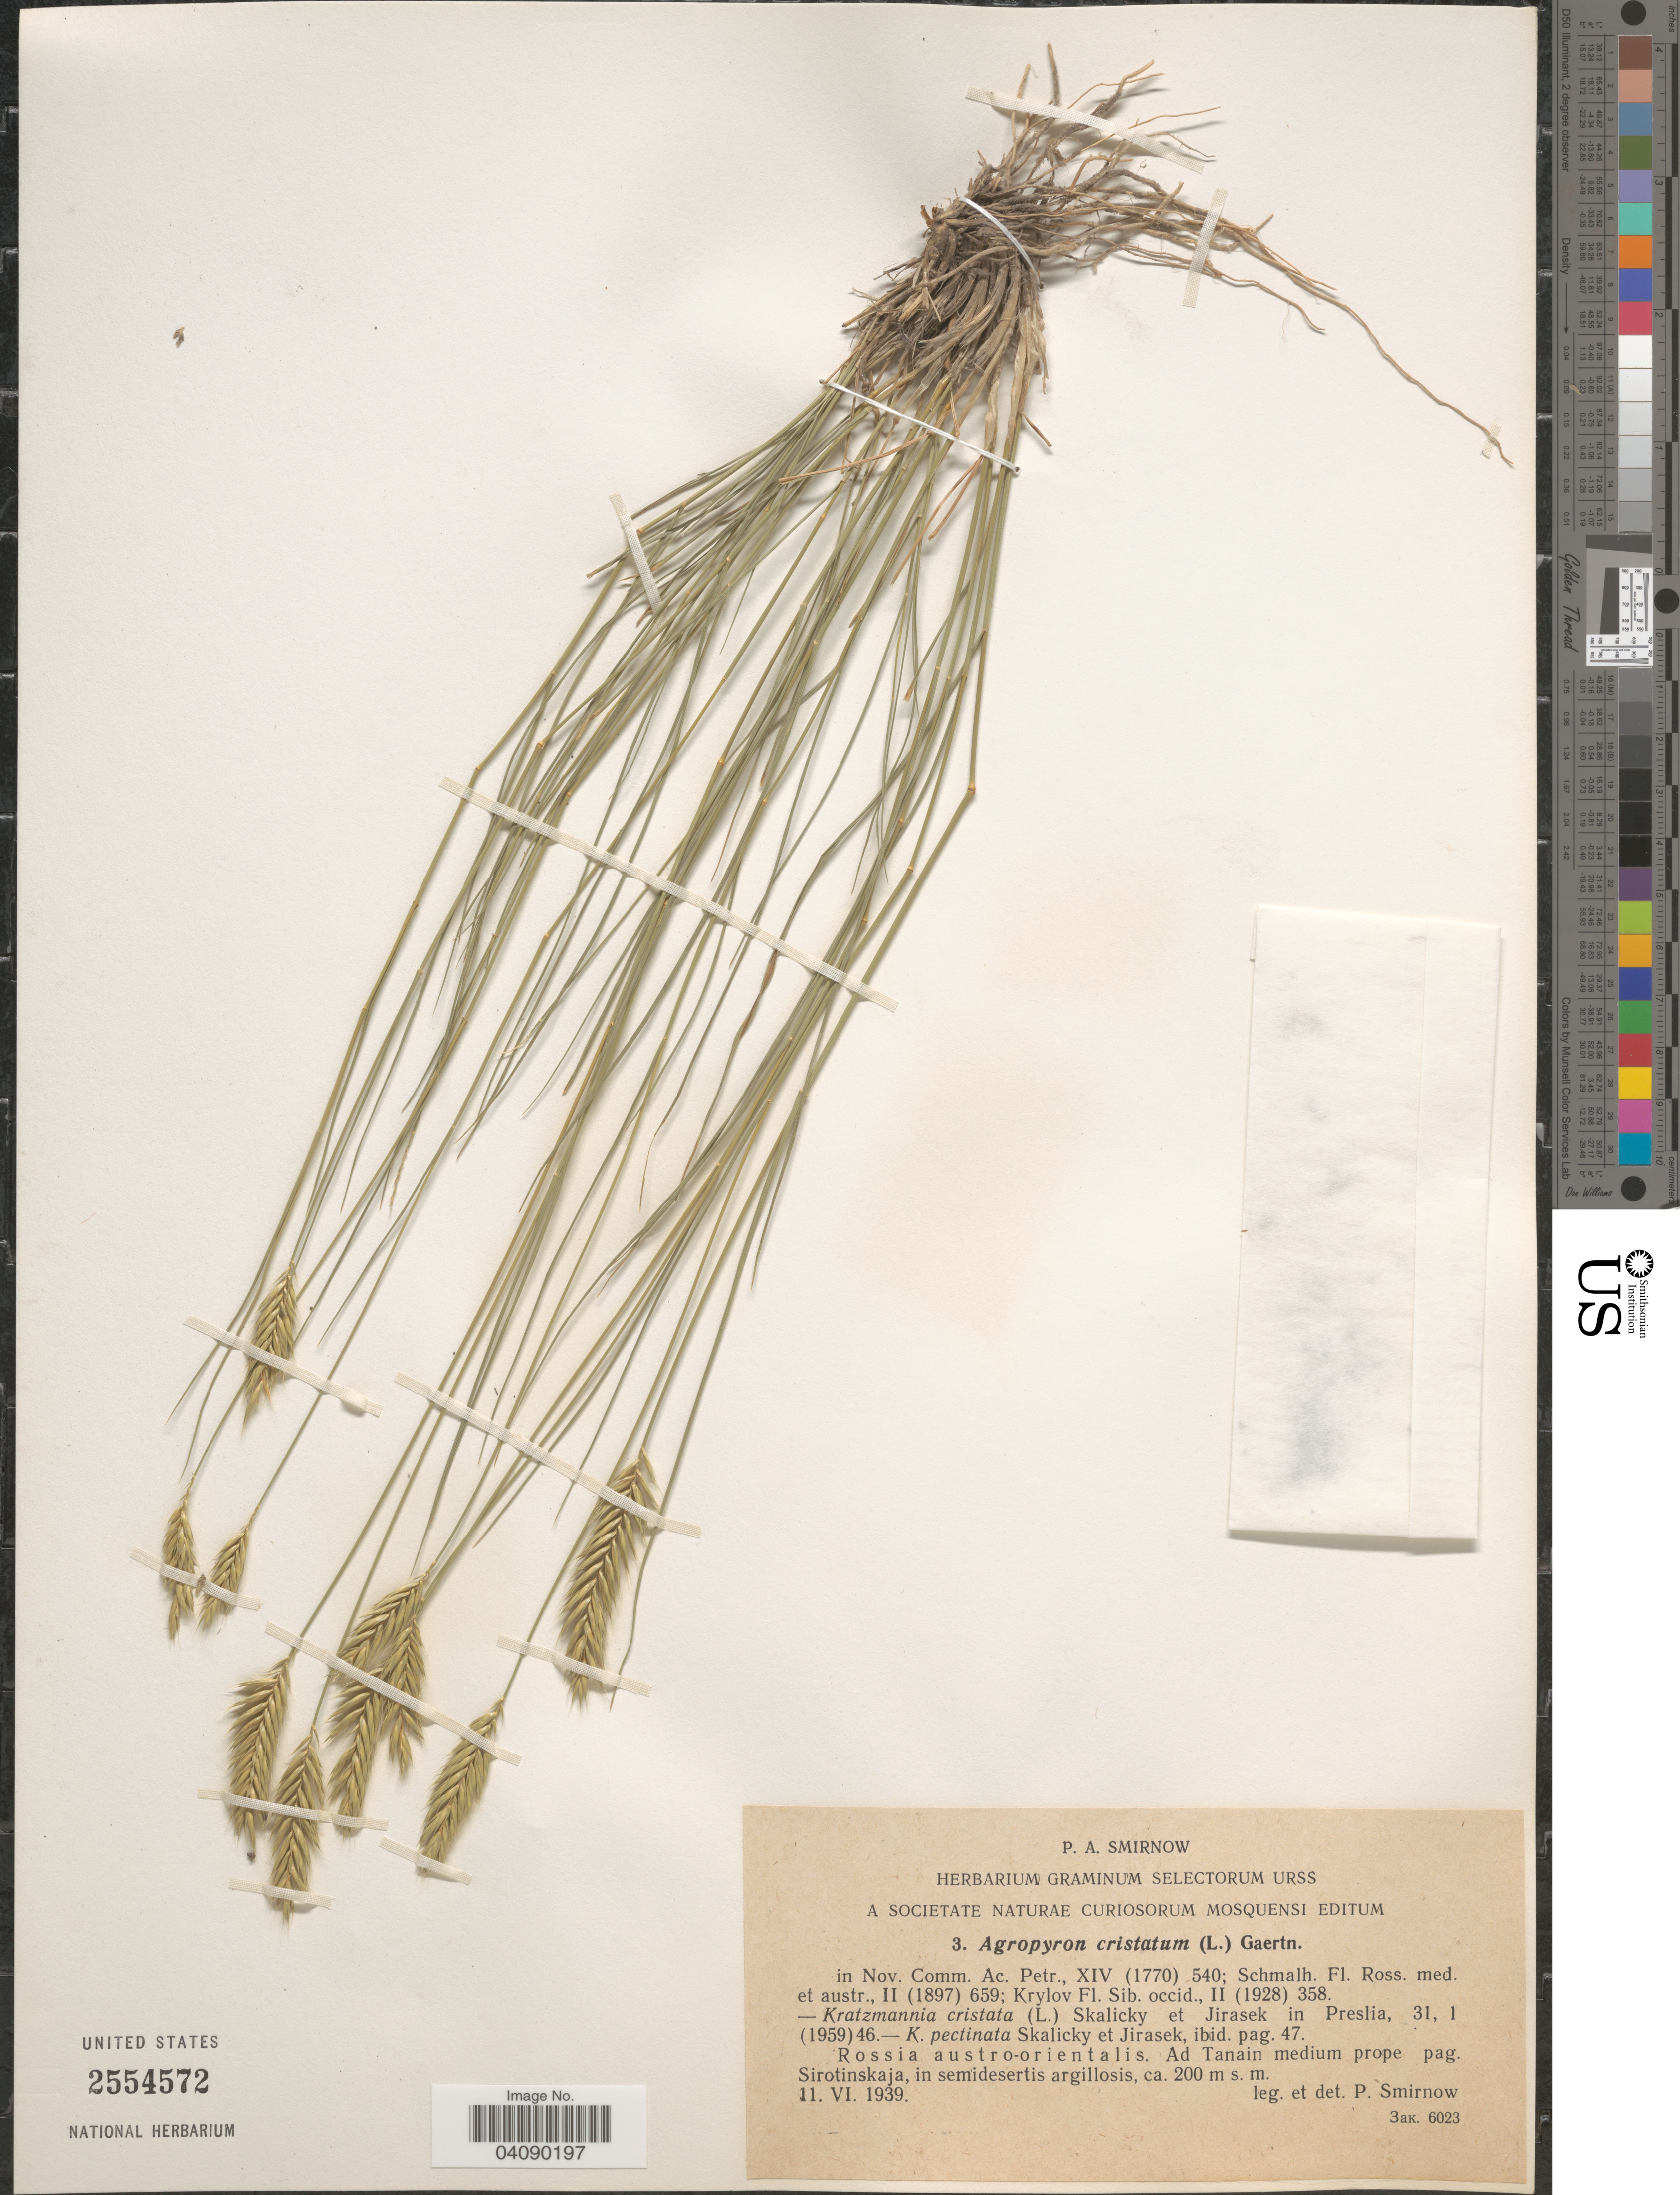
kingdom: Plantae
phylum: Tracheophyta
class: Liliopsida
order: Poales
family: Poaceae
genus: Agropyron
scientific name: Agropyron cristatum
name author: (L.) Gaertn.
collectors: P. Smirnow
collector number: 3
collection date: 1939-06-11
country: Russian Federation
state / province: Volgograd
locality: Rossia austro-orientalis. Ad Tanain medium prope pag. Sirotinskaja, in semidesertis argillosis.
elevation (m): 200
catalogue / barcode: US 2554572